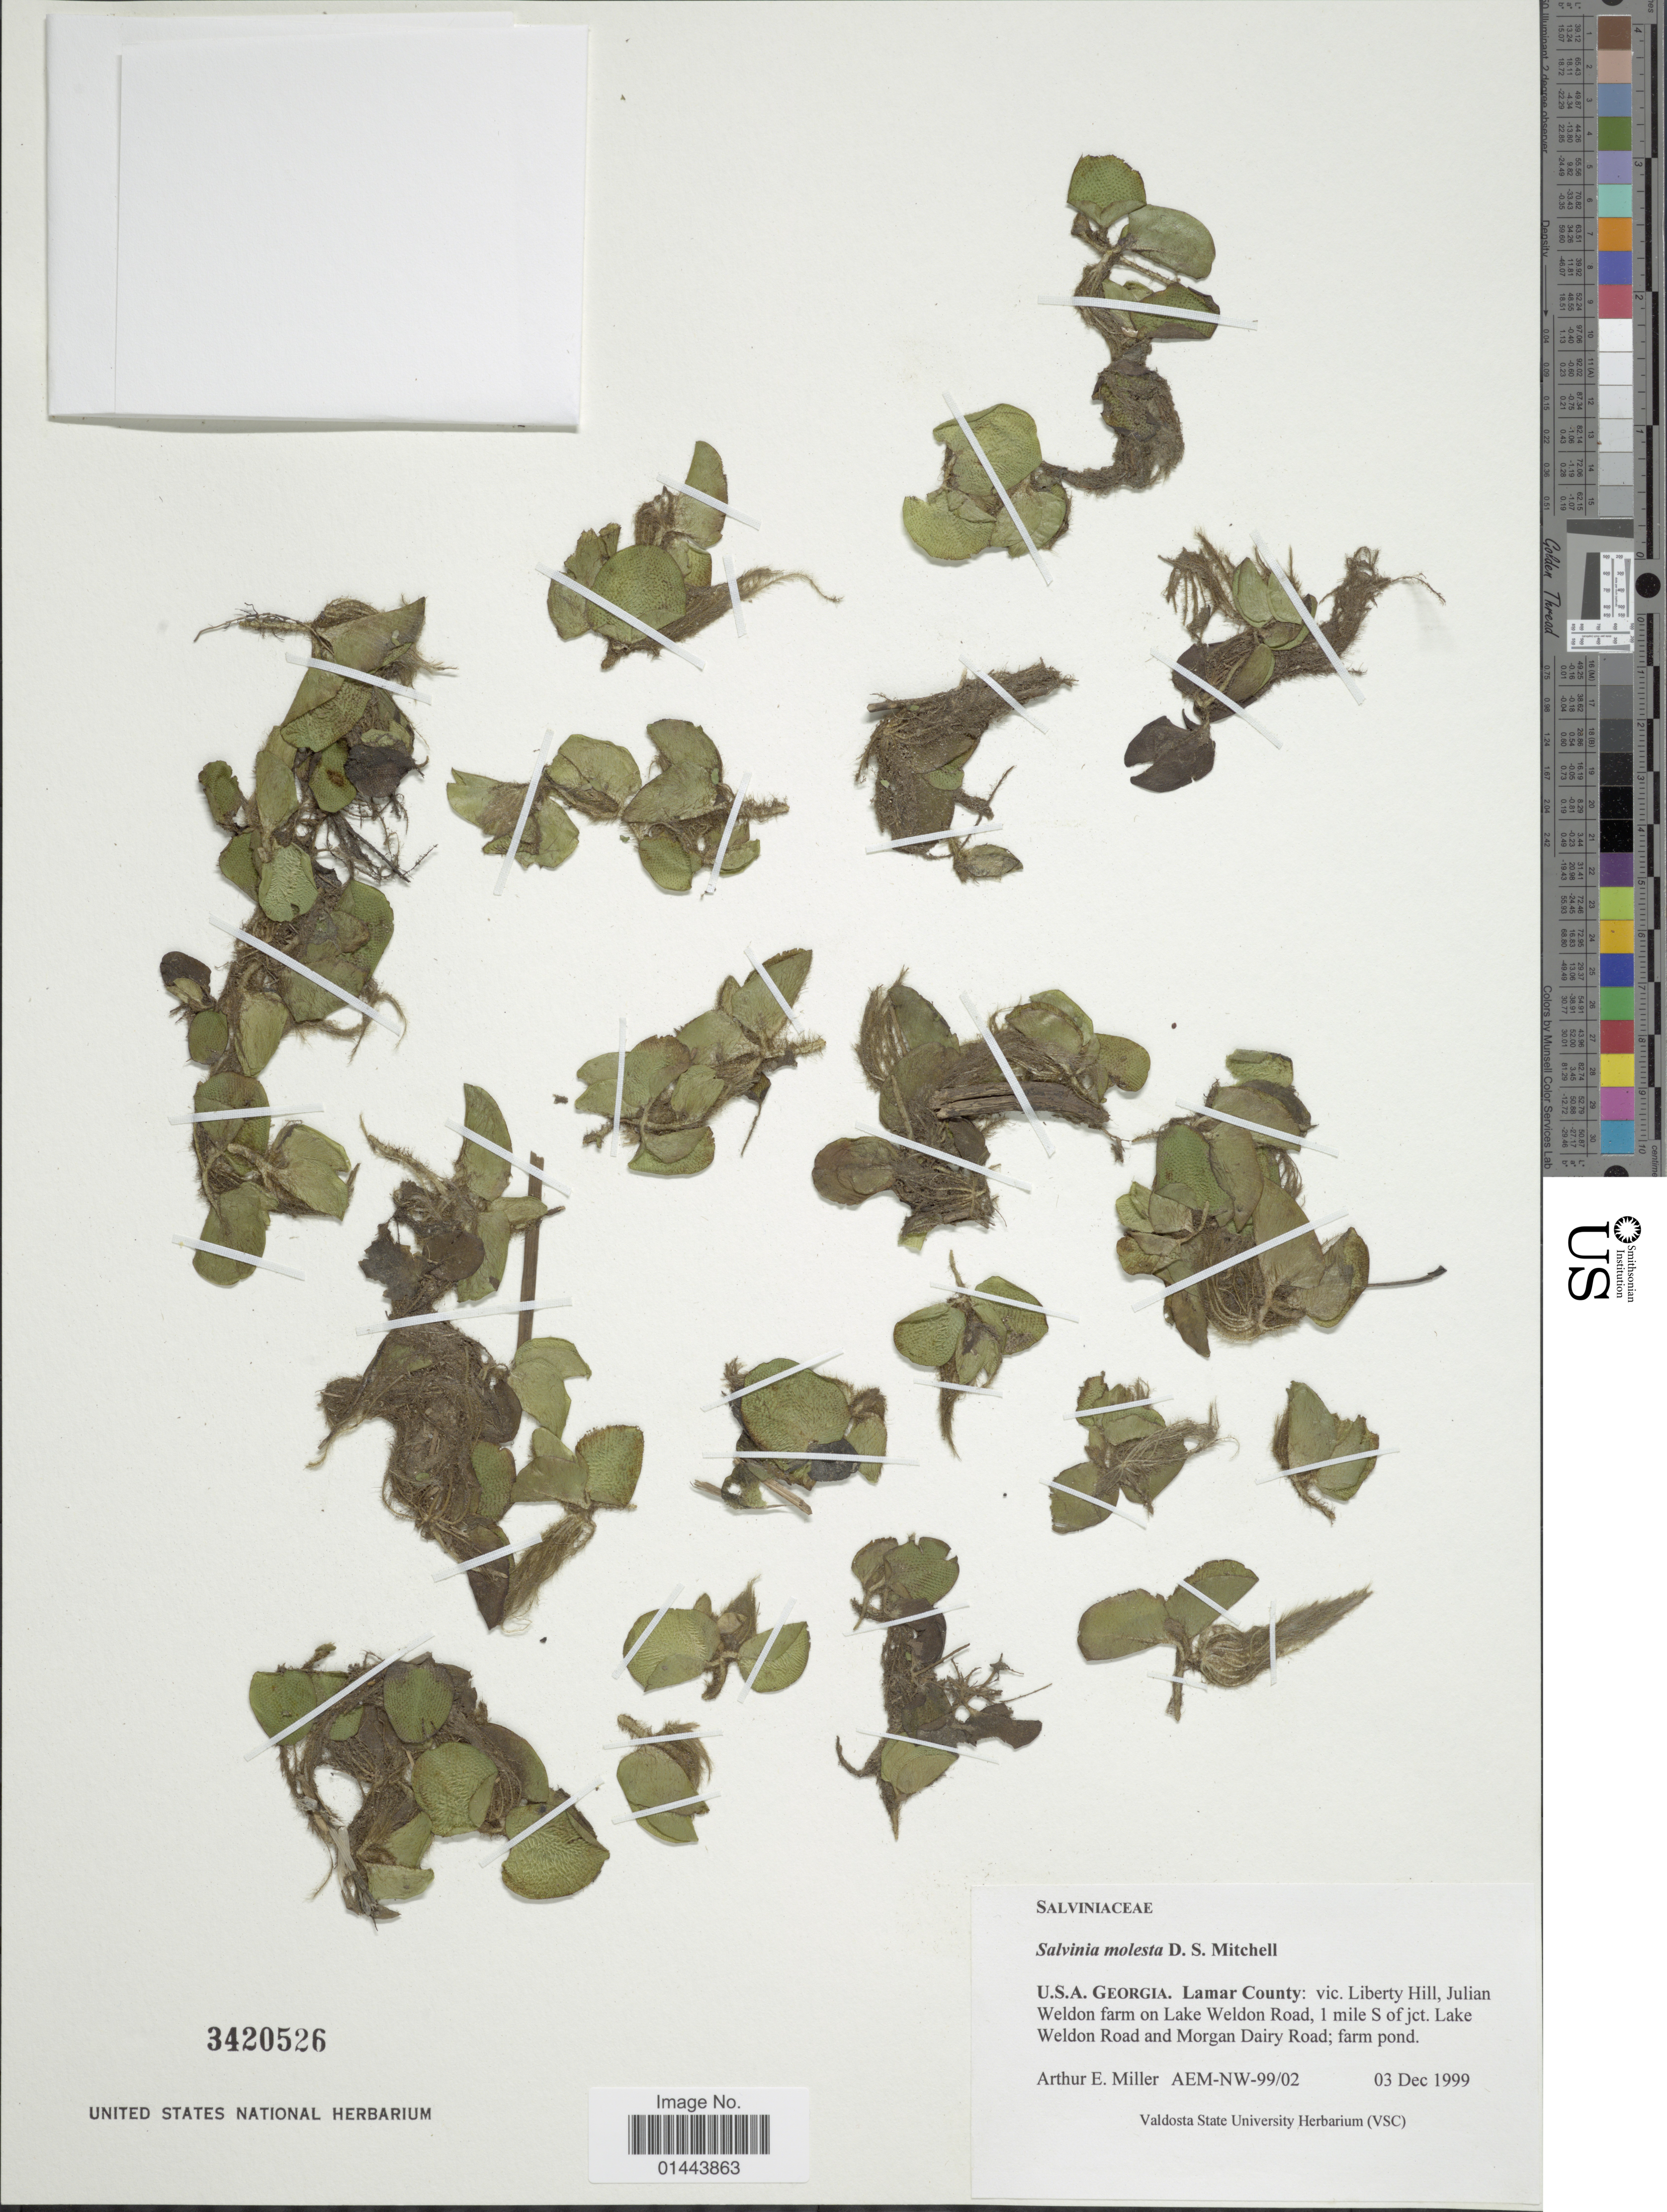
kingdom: Plantae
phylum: Tracheophyta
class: Polypodiopsida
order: Salviniales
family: Salviniaceae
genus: Salvinia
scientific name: Salvinia molesta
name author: D.S. Mitch.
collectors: A. E. Miller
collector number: AEM-NW-99/02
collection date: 1999-12-03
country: United States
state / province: Georgia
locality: Lamar County, vic. Liberty Hill, Julian Weldon farm on Lake Weldon Road, 1 miles S of jct. Lake Weldon Road and Morgan Dairy Road; farm pond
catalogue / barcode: US 3420526